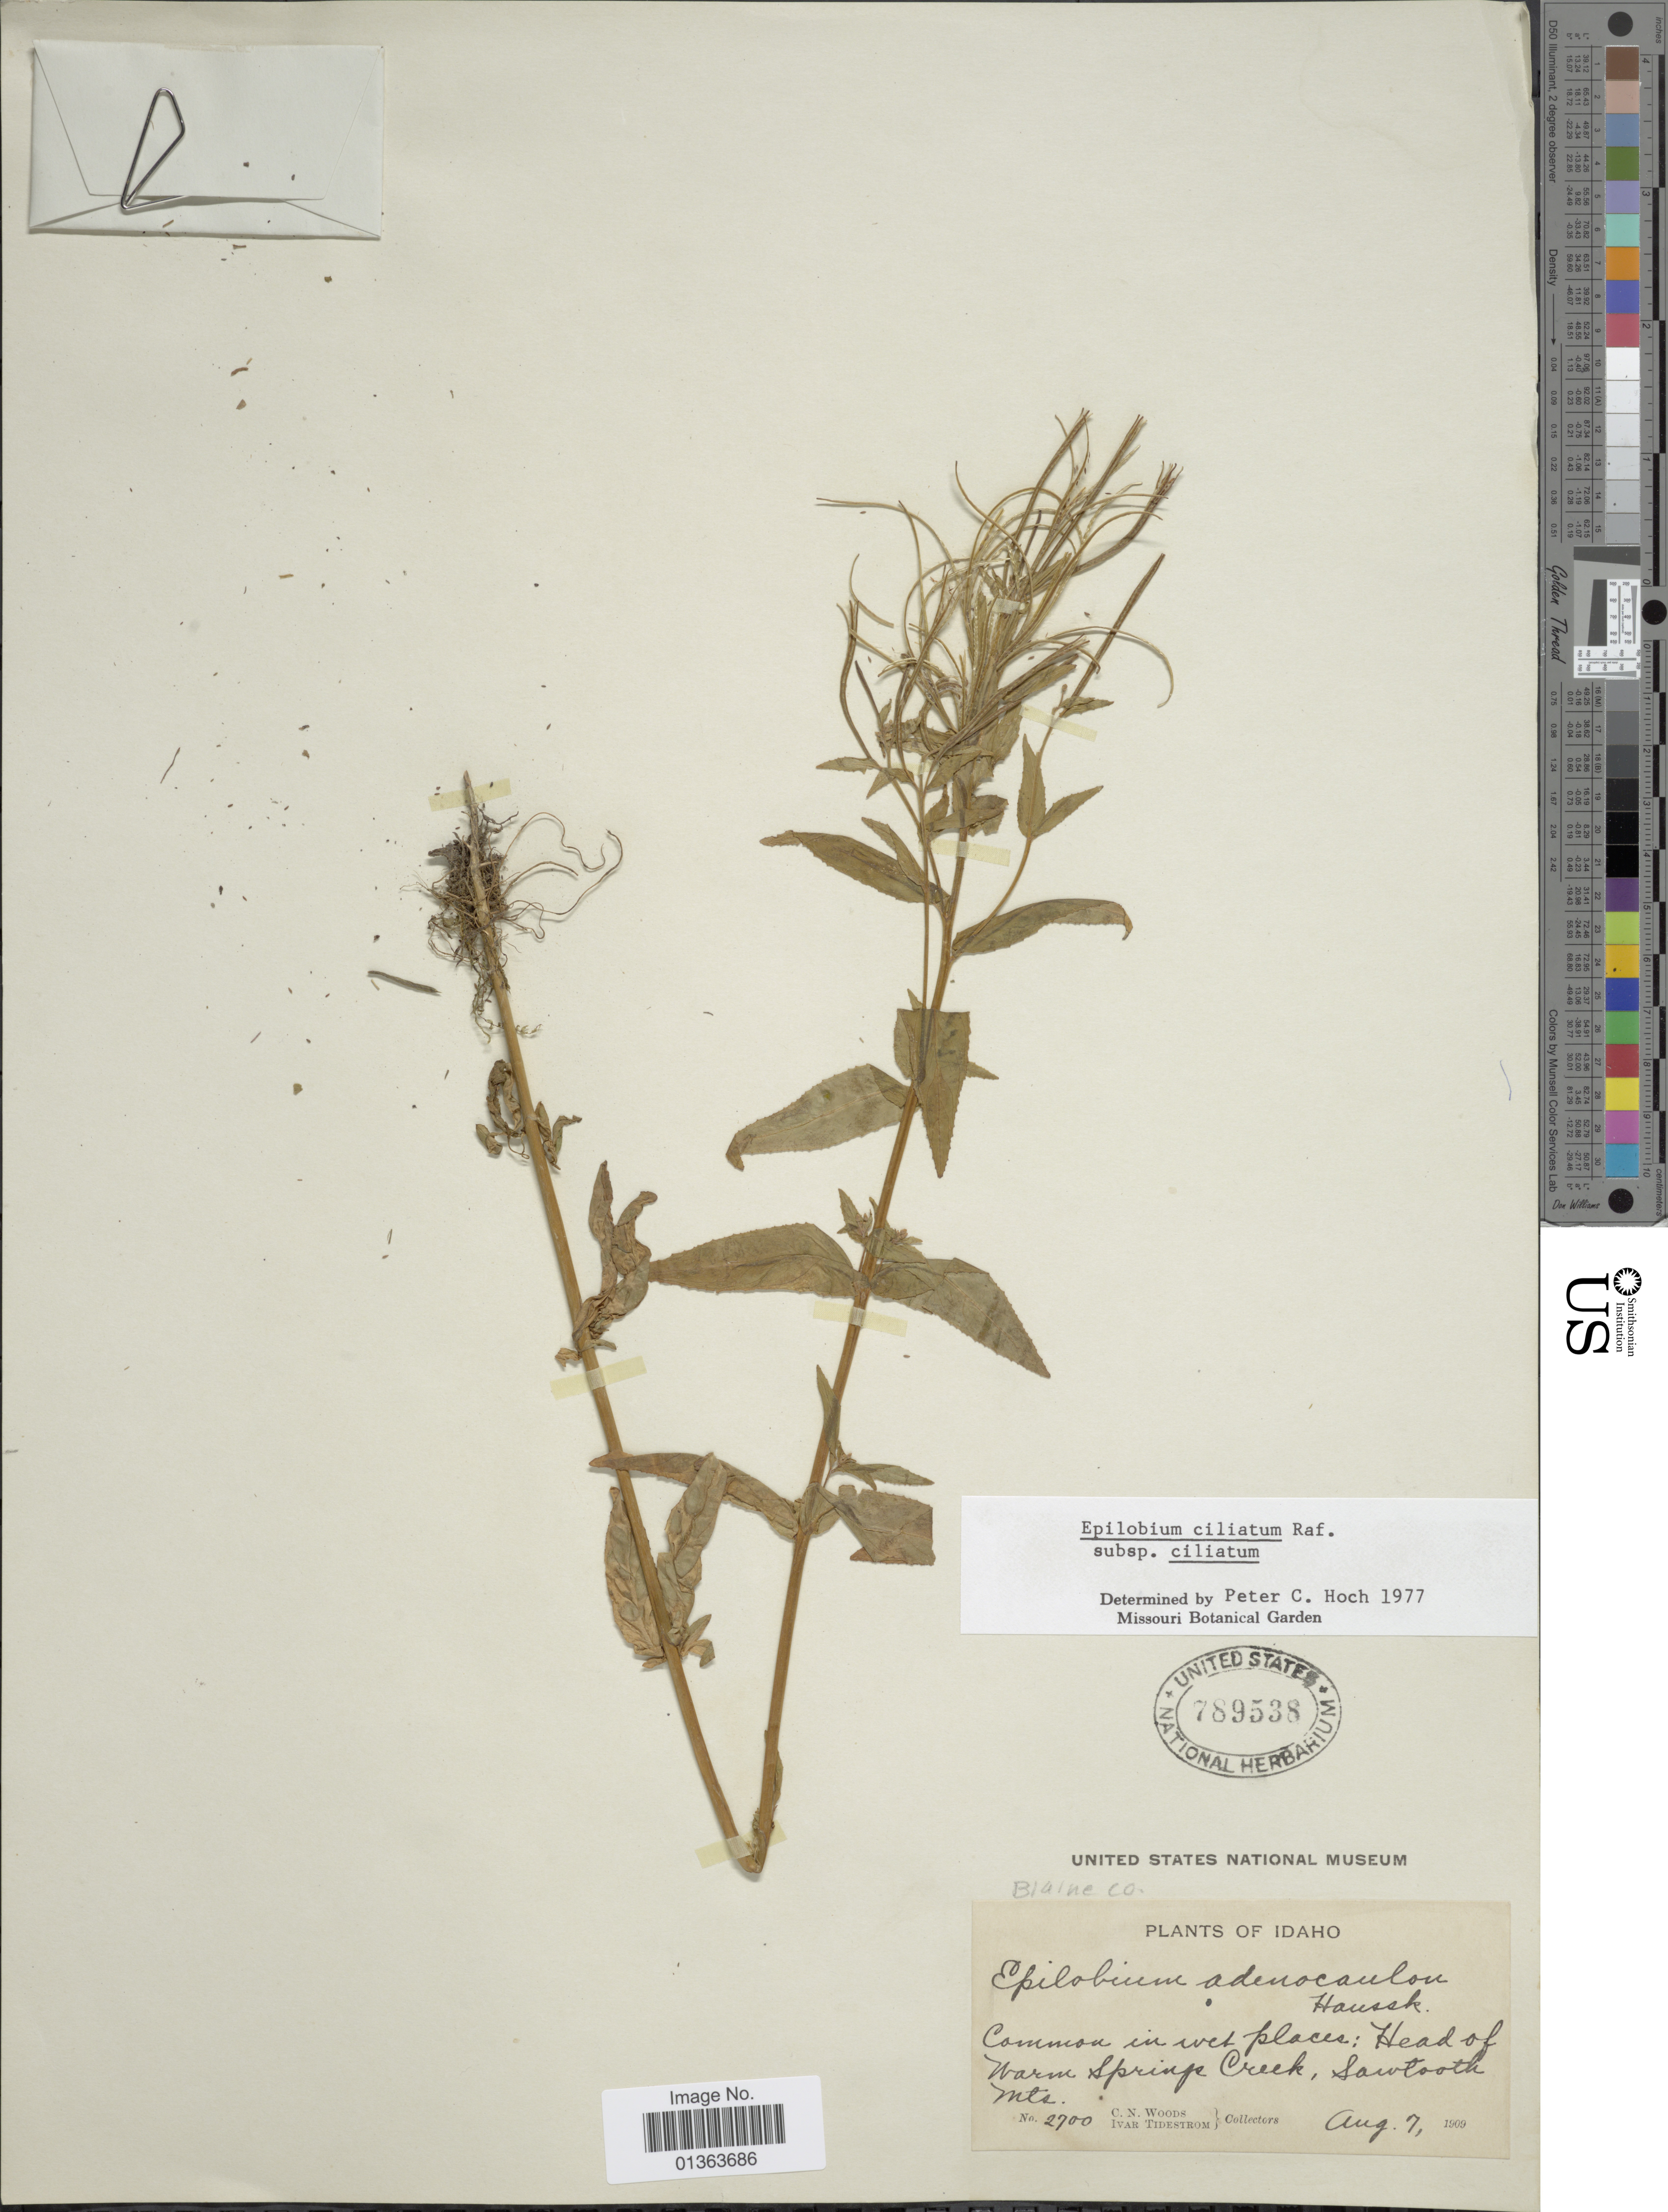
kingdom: Plantae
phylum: Tracheophyta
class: Magnoliopsida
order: Myrtales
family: Onagraceae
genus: Epilobium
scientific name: Epilobium ciliatum subsp. ciliatum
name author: Raf.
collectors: C. Woods & I. F. Tidestrom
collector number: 2700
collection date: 1909-08-07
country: United States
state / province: Idaho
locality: Head of Warm Springs Creek, Sawtooth Mts.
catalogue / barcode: US 789538